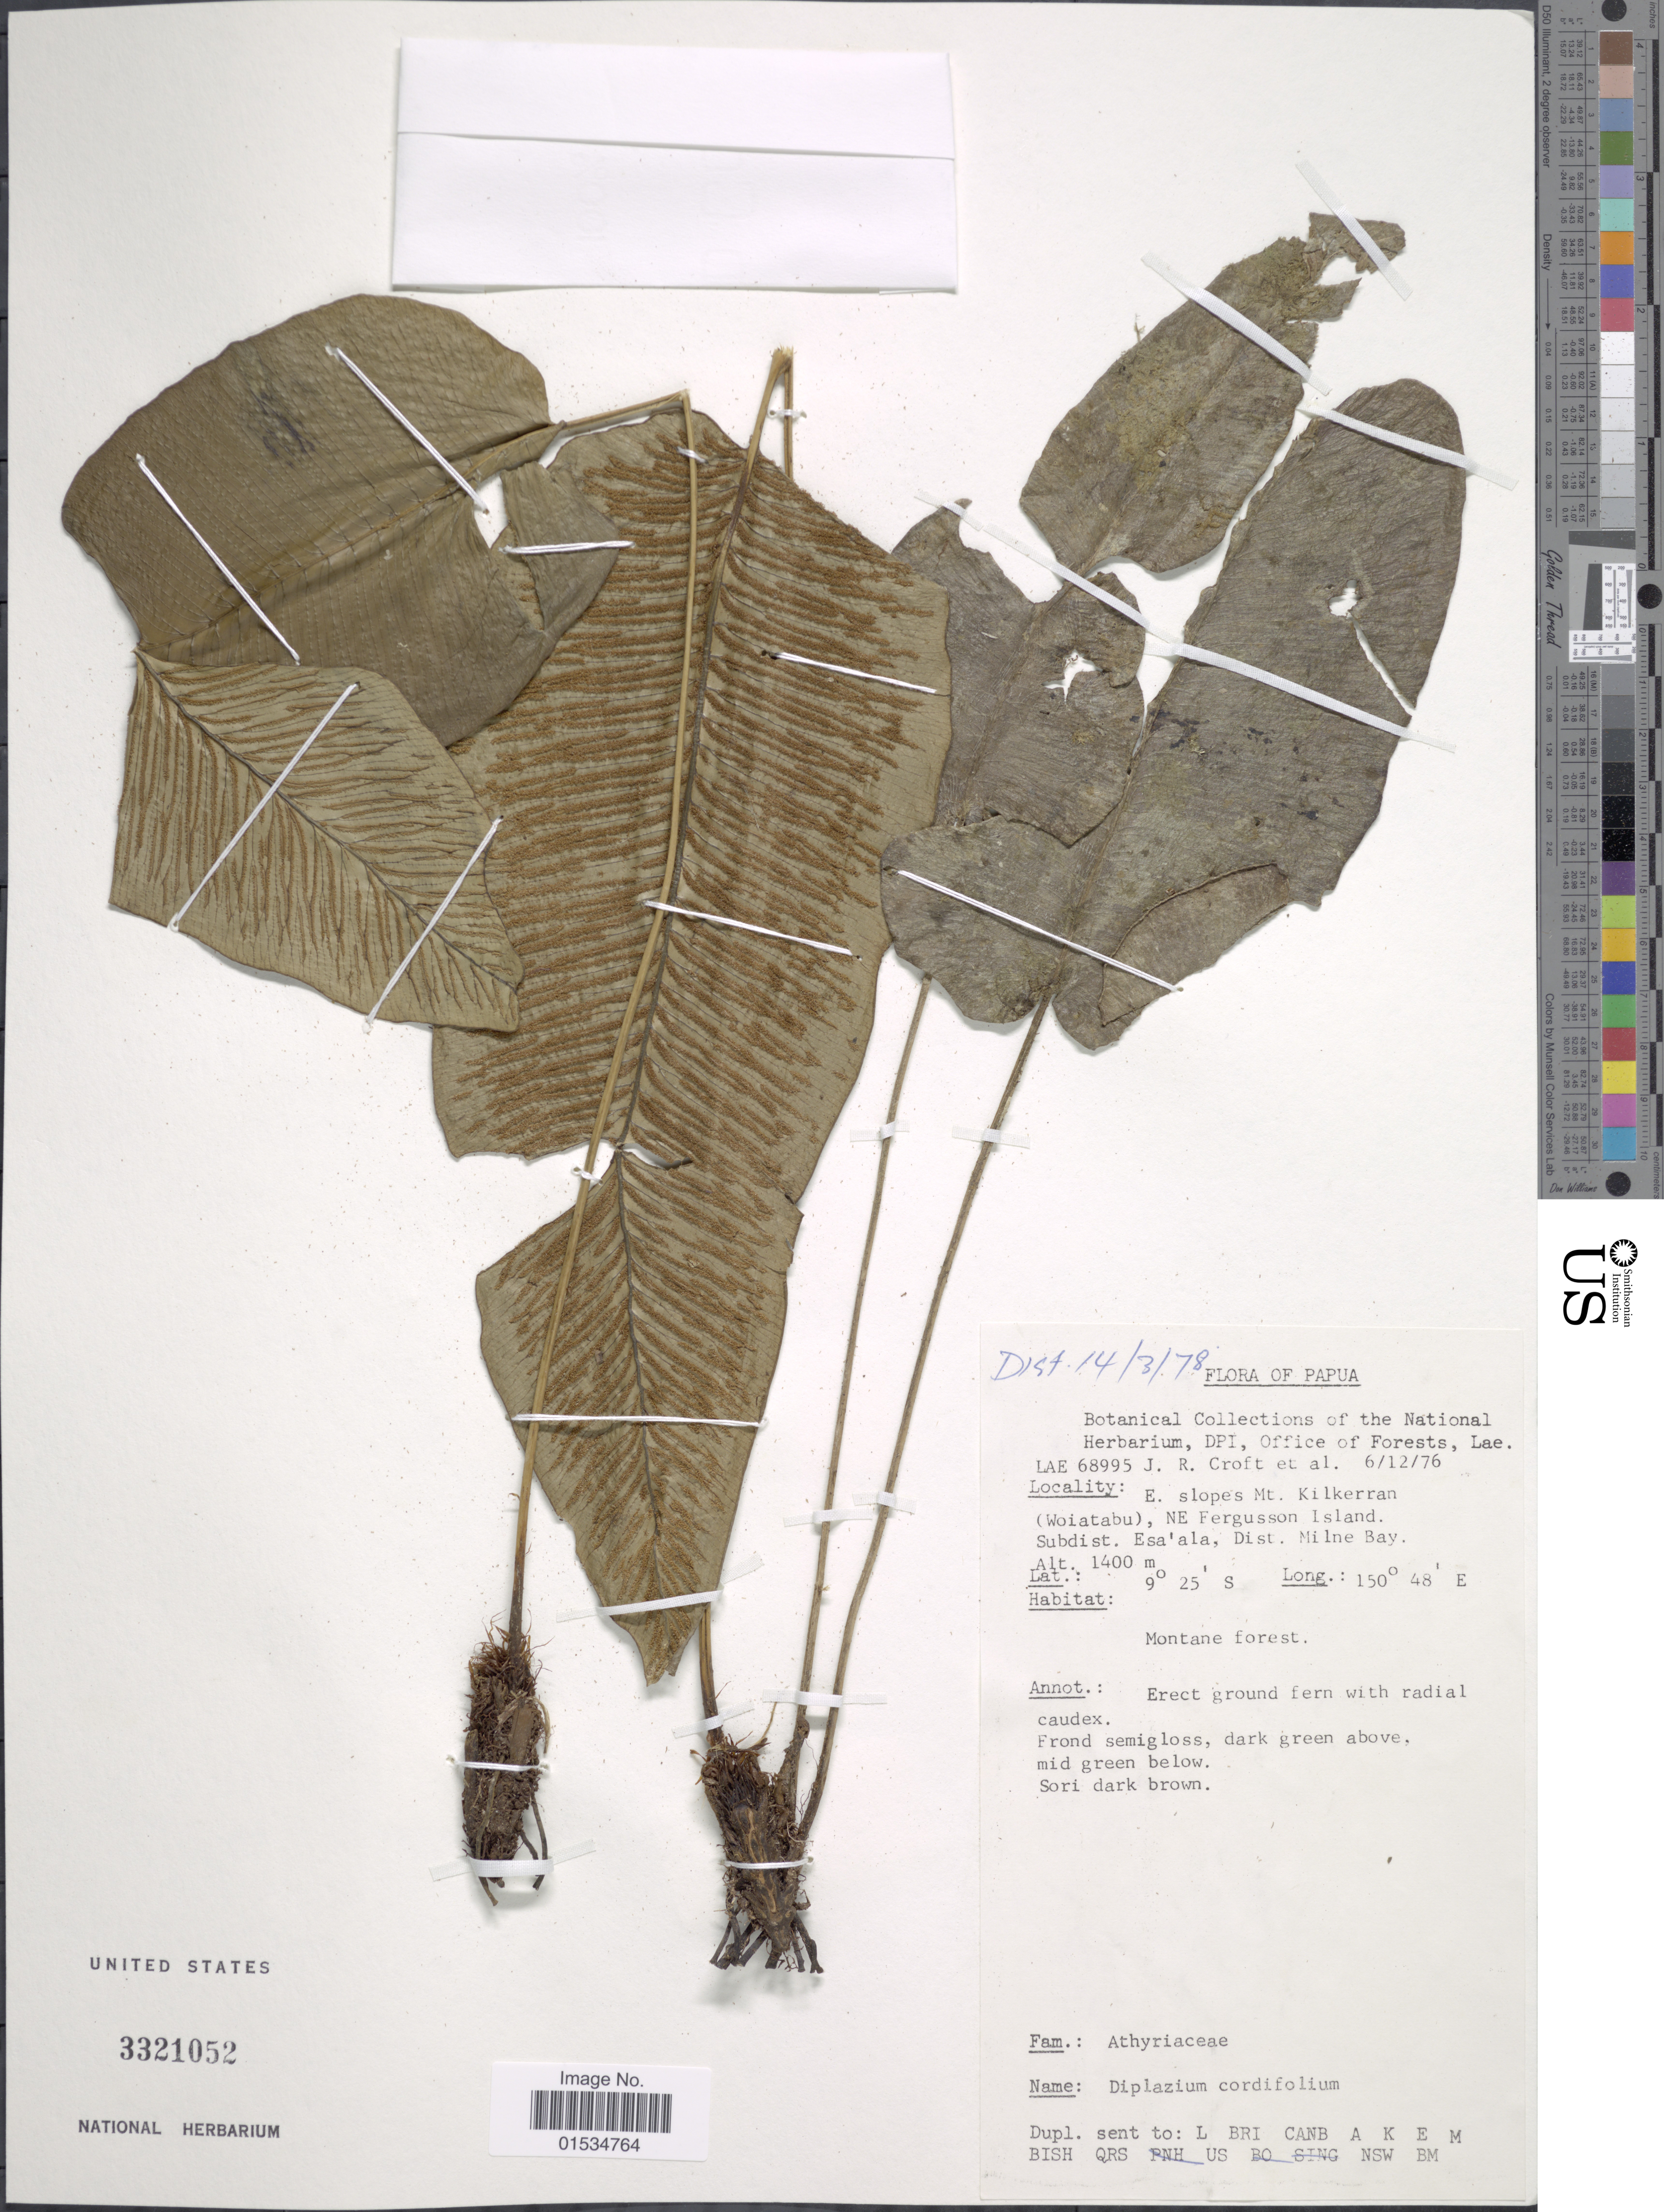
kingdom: Plantae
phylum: Tracheophyta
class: Polypodiopsida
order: Polypodiales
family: Athyriaceae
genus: Diplazium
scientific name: Diplazium cordifolium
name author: Blume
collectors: J. R. Croft & et al.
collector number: LAE 6895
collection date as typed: Transcribed d/m/y: 6/12/76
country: Papua New Guinea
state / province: Milne Bay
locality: E. Slopes Mt. Kilkerran (Woiatabu), NE Fergusson Island, Subdist. Esa'ala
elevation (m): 1400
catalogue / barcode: US 3321052